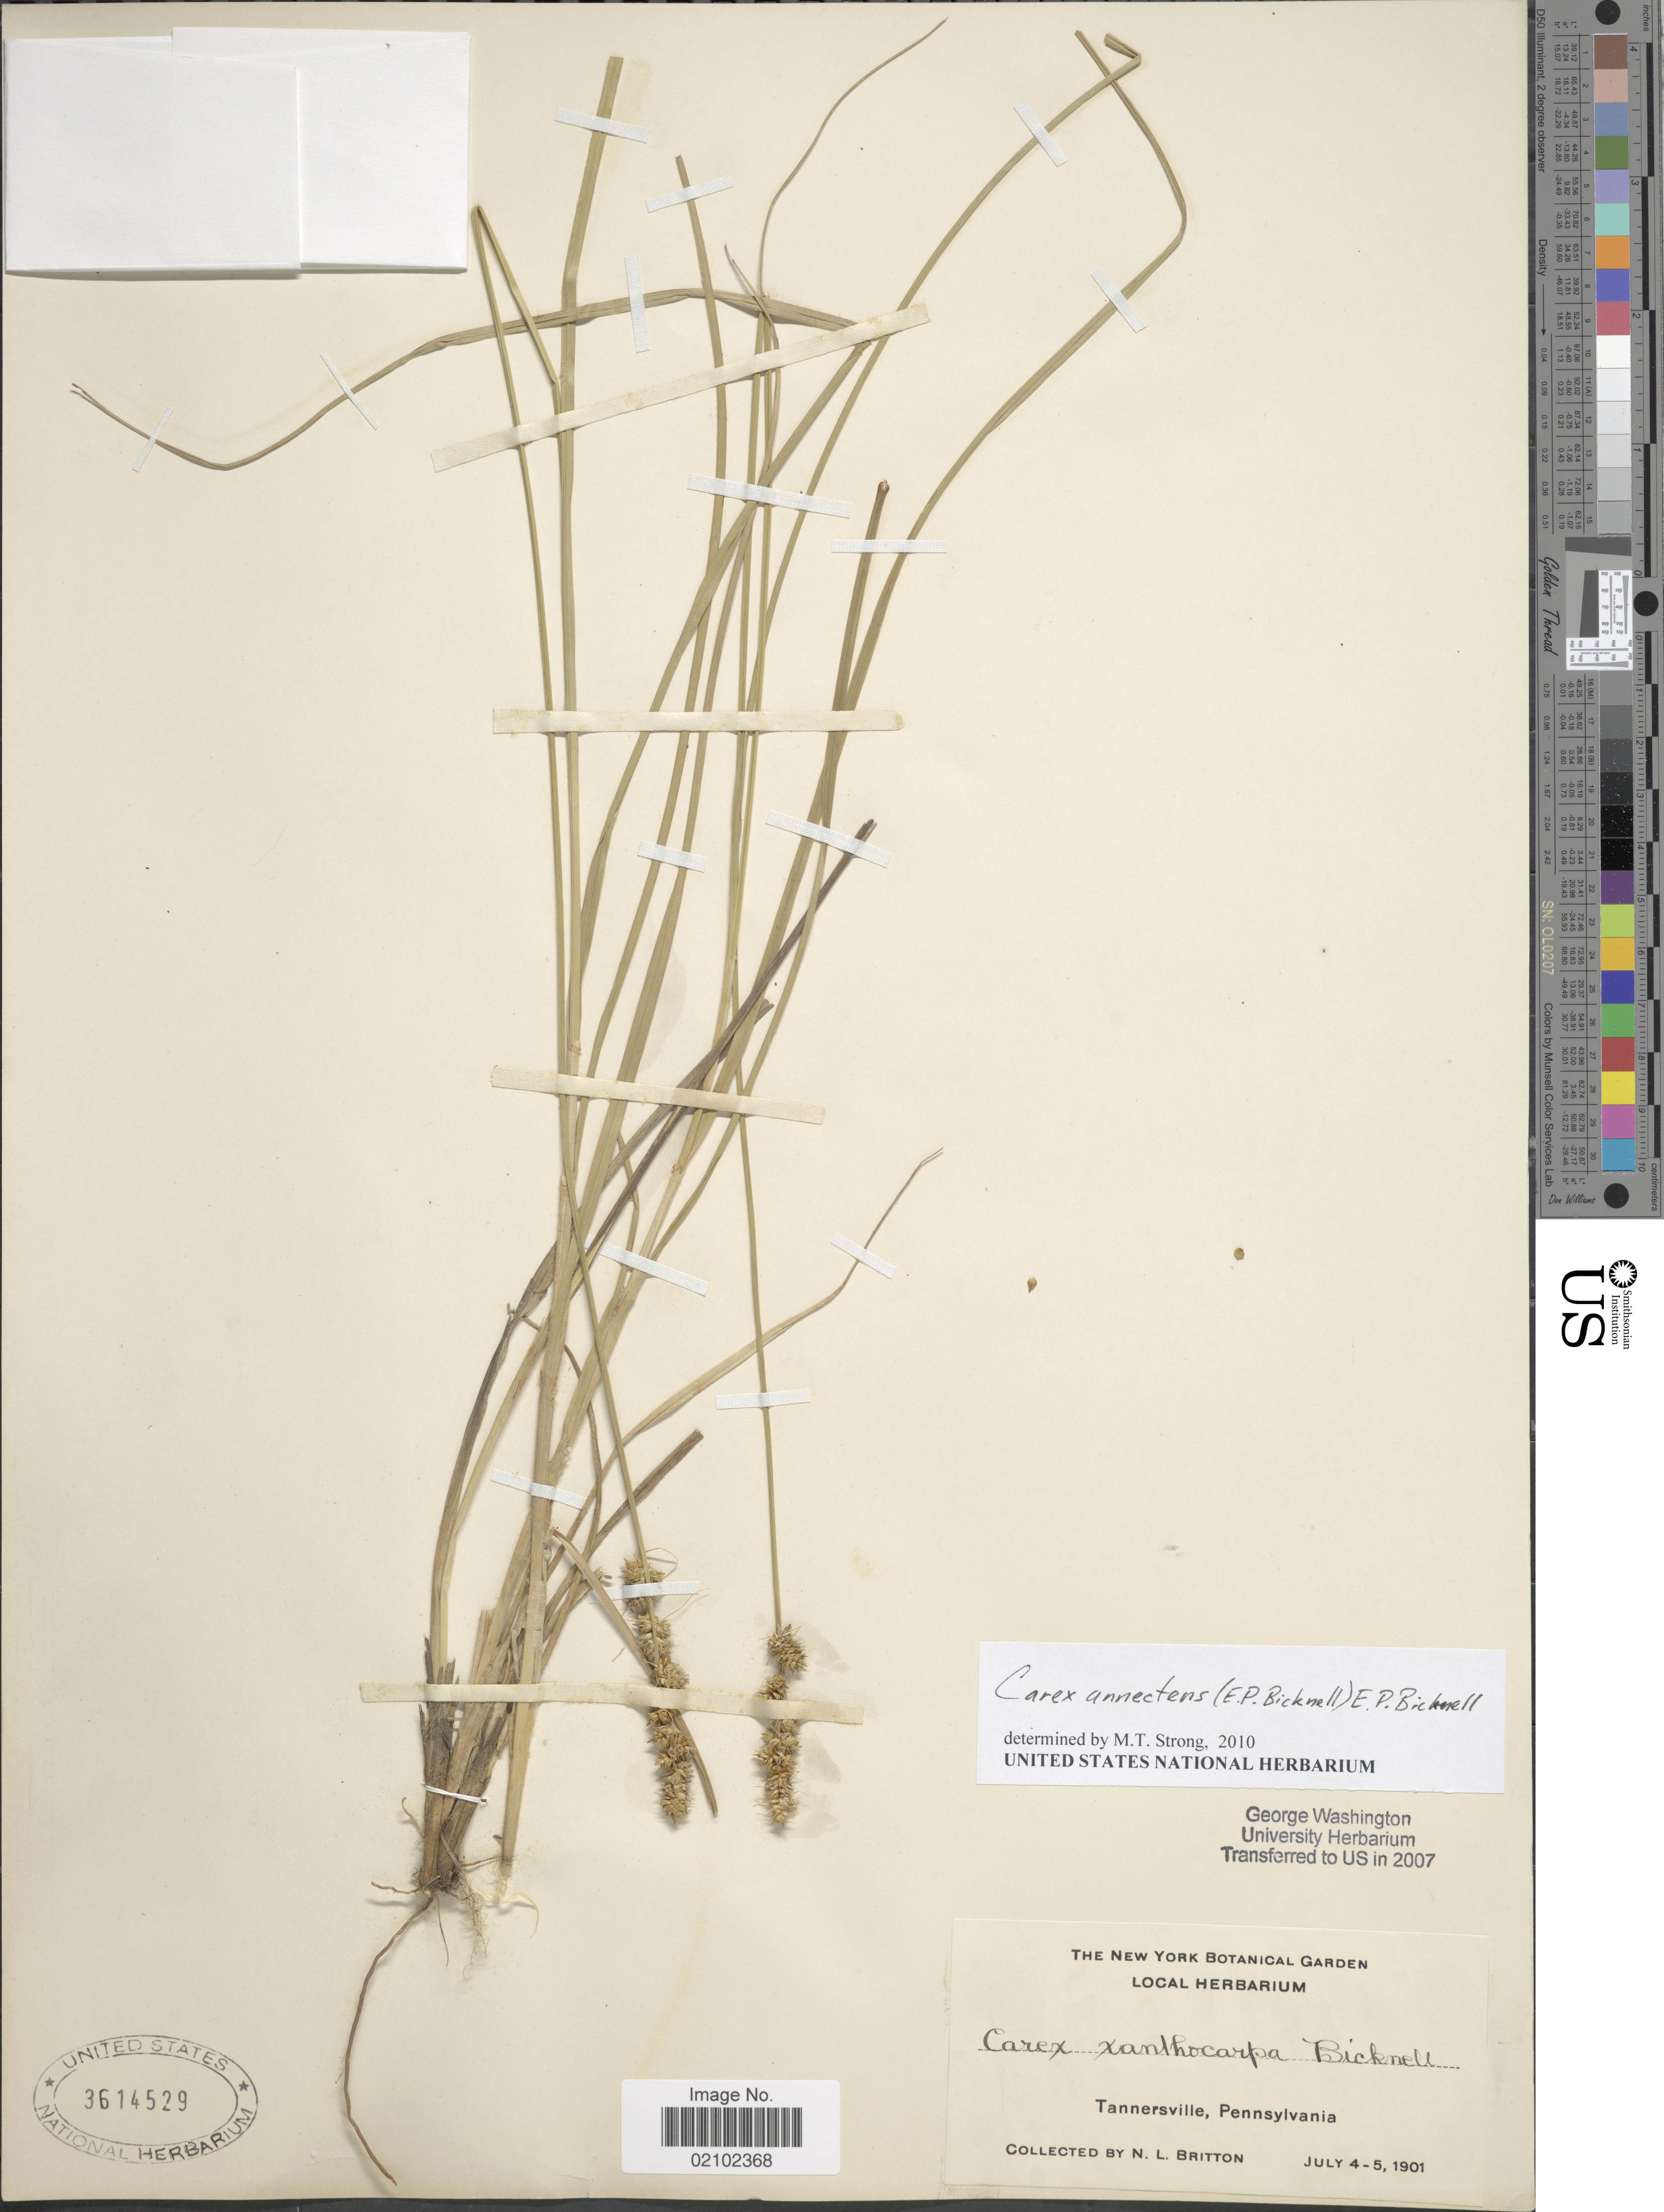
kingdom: Plantae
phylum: Tracheophyta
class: Liliopsida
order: Poales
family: Cyperaceae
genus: Carex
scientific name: Carex annectens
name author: (E.P. Bicknell) E.P. Bicknell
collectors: N. Britton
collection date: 1901-07-04/1901-07-05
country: United States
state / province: Pennsylvania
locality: Tannersville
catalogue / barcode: US 3614529